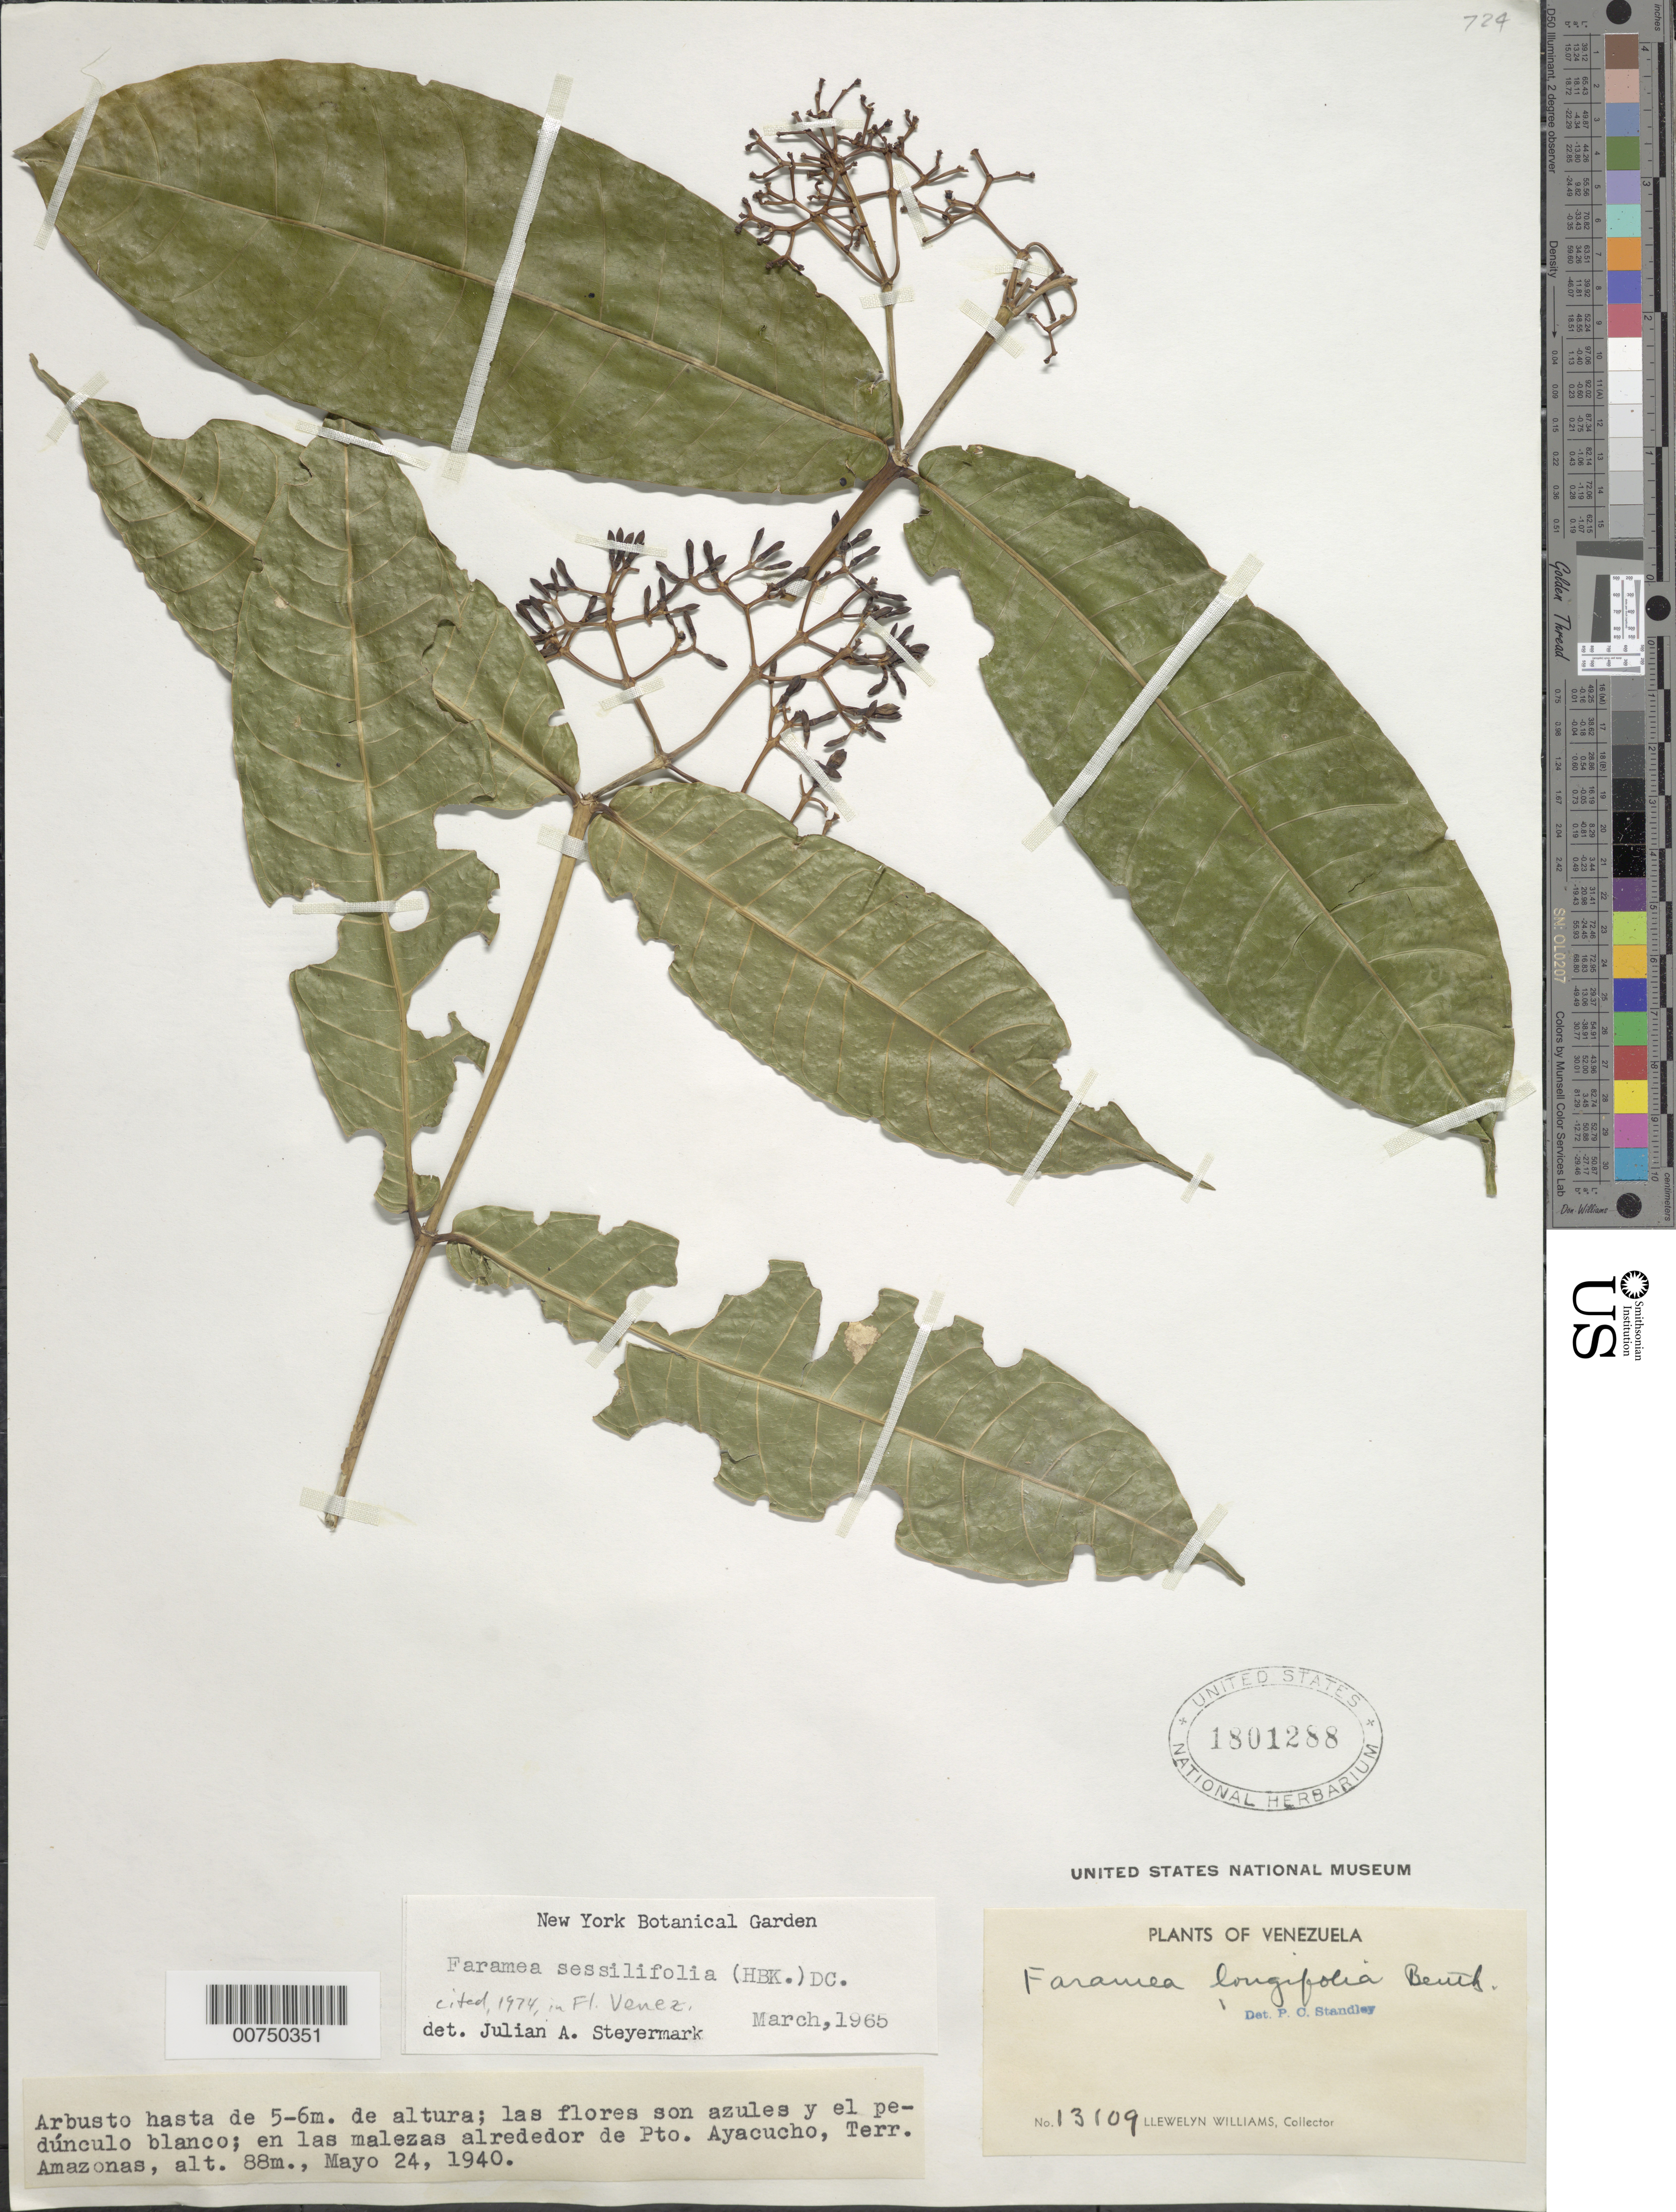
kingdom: Plantae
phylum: Tracheophyta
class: Magnoliopsida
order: Gentianales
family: Rubiaceae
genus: Faramea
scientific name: Faramea sessilifolia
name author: (Kunth) DC.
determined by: Steyermark, Julian A., (VEN)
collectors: Ll. Williams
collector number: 13109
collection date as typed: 24-May-40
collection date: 1940-05-24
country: Venezuela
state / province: Amazonas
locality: Puerto Ayacucho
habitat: Malezas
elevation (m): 88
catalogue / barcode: US 1801288